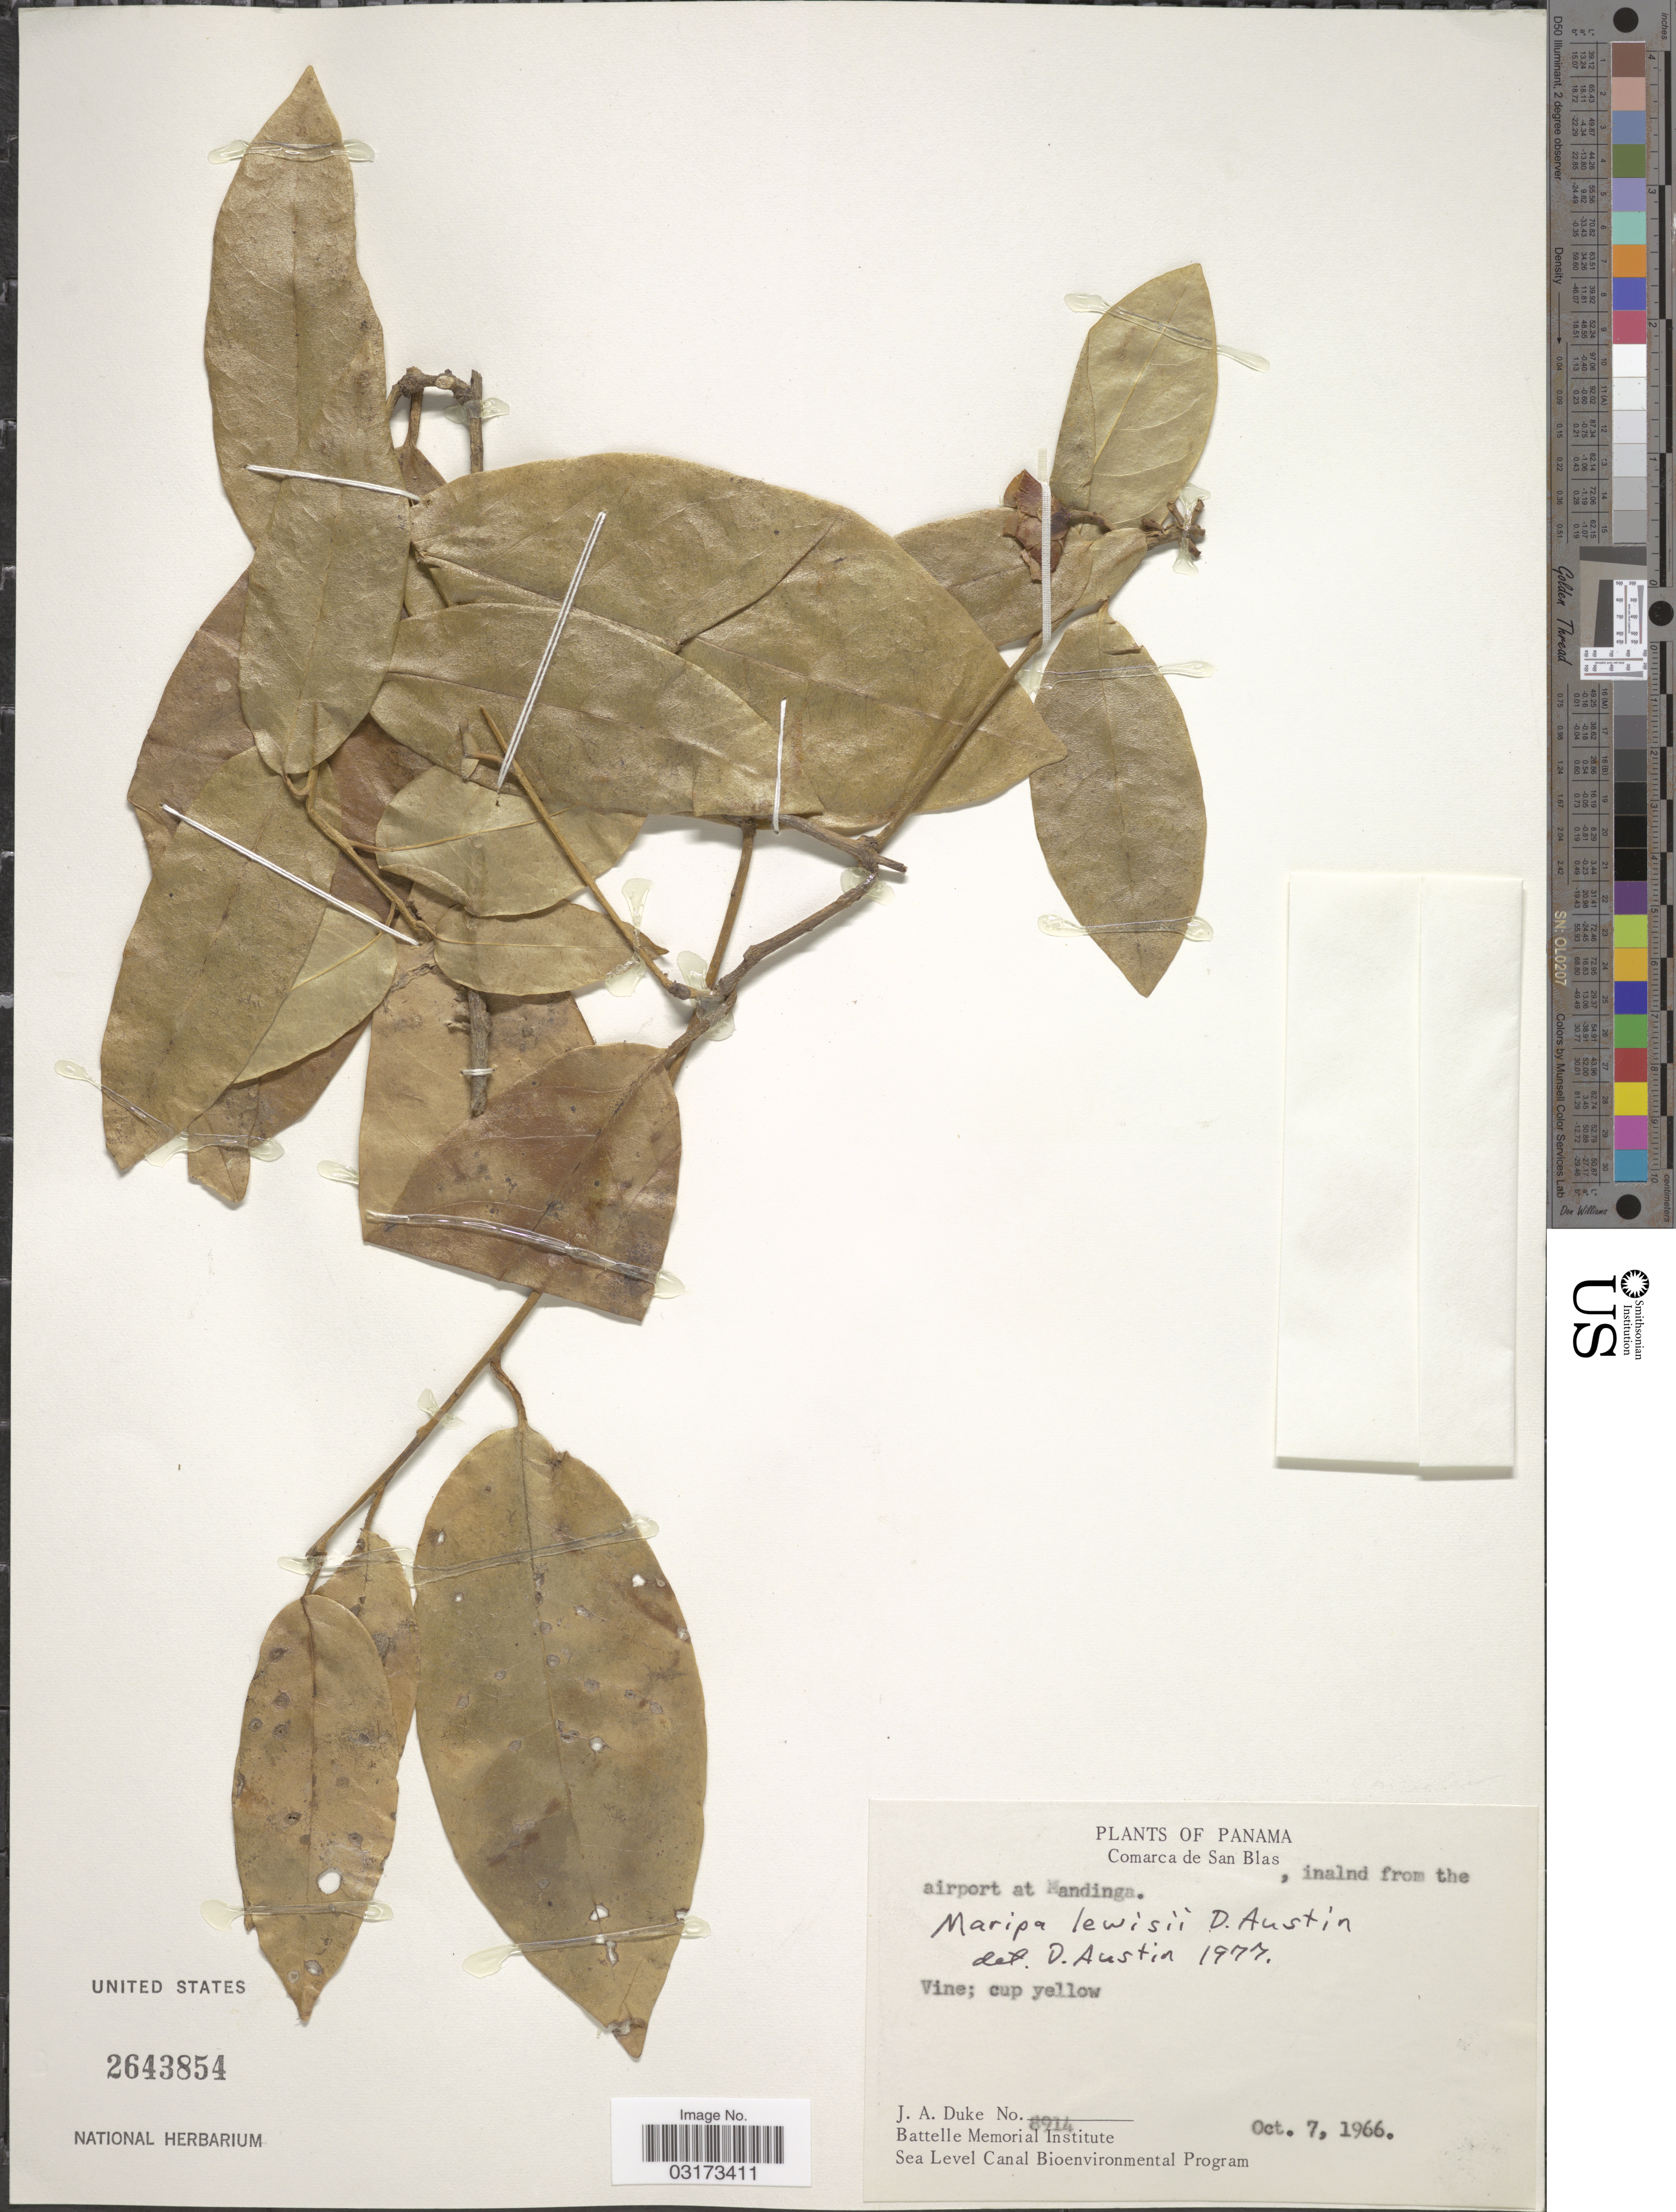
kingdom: Plantae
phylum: Tracheophyta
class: Magnoliopsida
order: Solanales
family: Convolvulaceae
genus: Maripa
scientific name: Maripa lewisii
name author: D.F. Austin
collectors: J. A. Duke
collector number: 8914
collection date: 1966-10-07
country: Panama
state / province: Kuna Yala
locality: Comarca de San Blas, inland from the airport at Mandinga.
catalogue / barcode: US 2643854